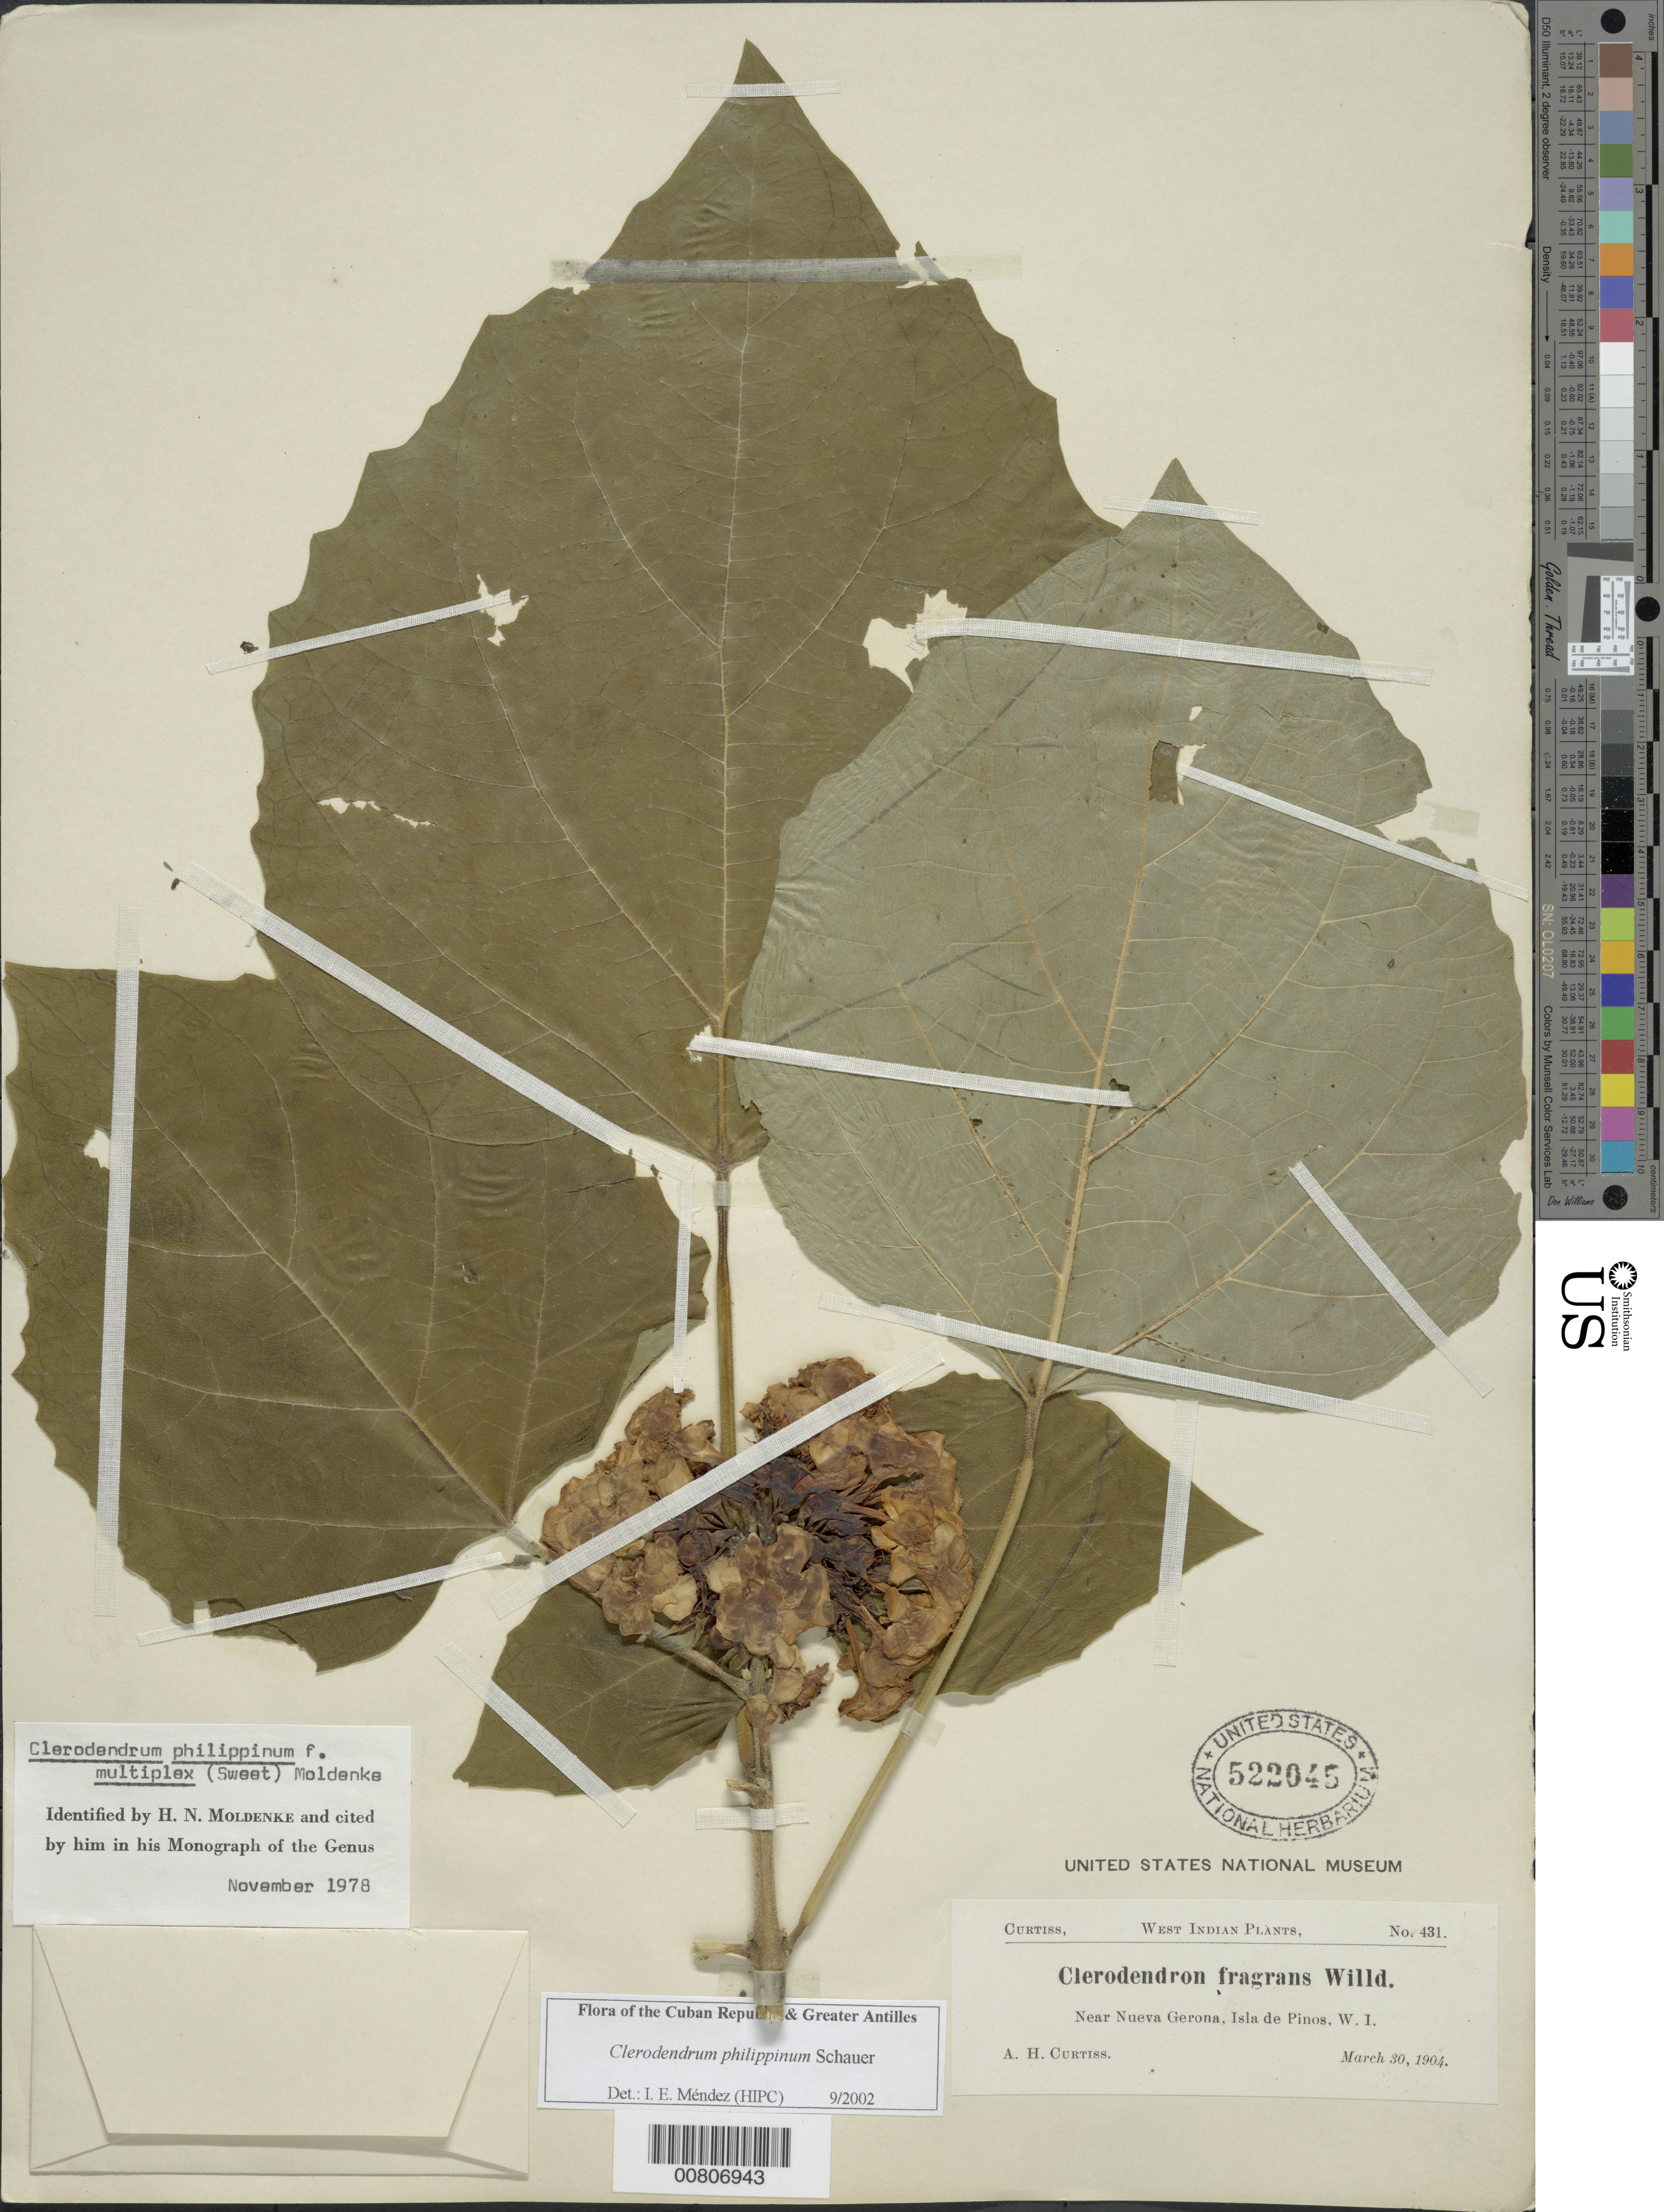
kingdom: Plantae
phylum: Tracheophyta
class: Magnoliopsida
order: Lamiales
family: Lamiaceae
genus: Clerodendrum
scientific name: Clerodendrum chinense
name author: (Osbeck) Mabb.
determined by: Méndez, Isidro E., (HIPC)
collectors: A. H. Curtiss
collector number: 431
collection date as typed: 30 Mar 1904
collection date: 1904-03-30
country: Cuba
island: Isla de la Juventud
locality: Isla de Pinos, near Nueva Gerona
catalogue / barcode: US 522045